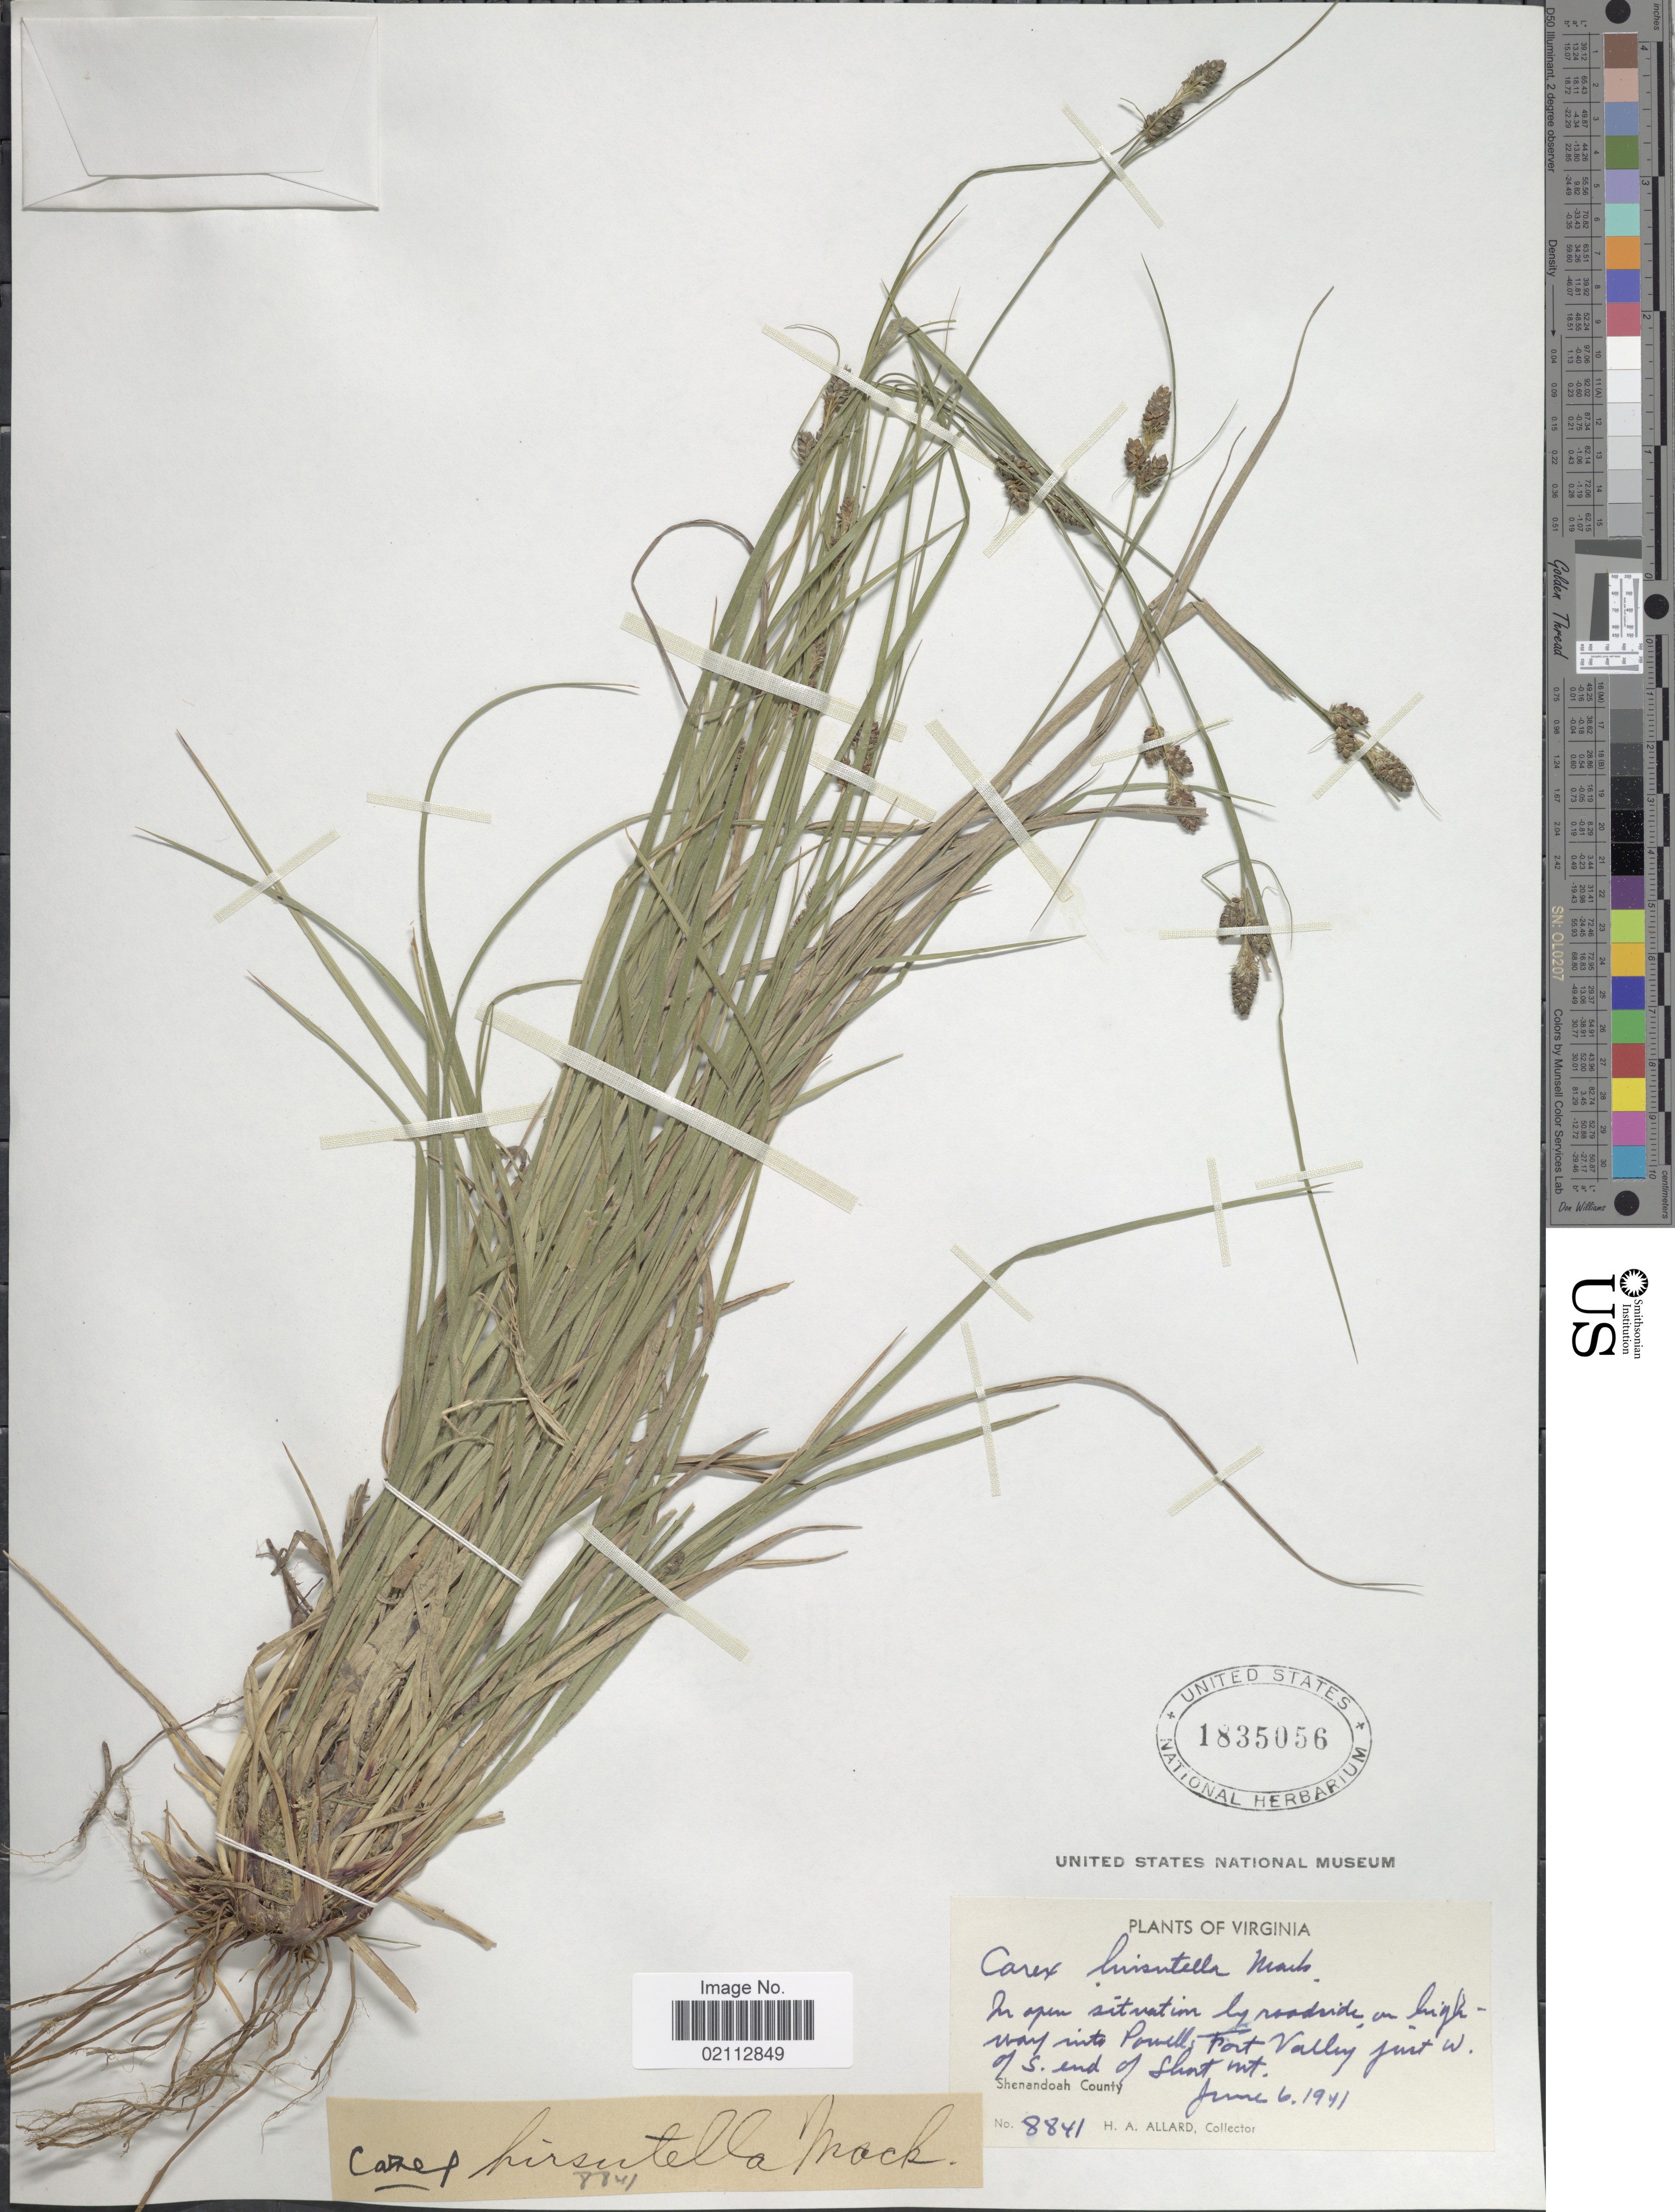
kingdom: Plantae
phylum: Tracheophyta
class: Liliopsida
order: Poales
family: Cyperaceae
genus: Carex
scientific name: Carex hirsutella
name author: Mack.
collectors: H. A. Allard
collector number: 8841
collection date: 1941-06-06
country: United States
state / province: Virginia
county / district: Shenandoah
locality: On highway into Powells Fort Valley just W. of S. end of Short Mt. Shenandoah County.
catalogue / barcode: US 1835056